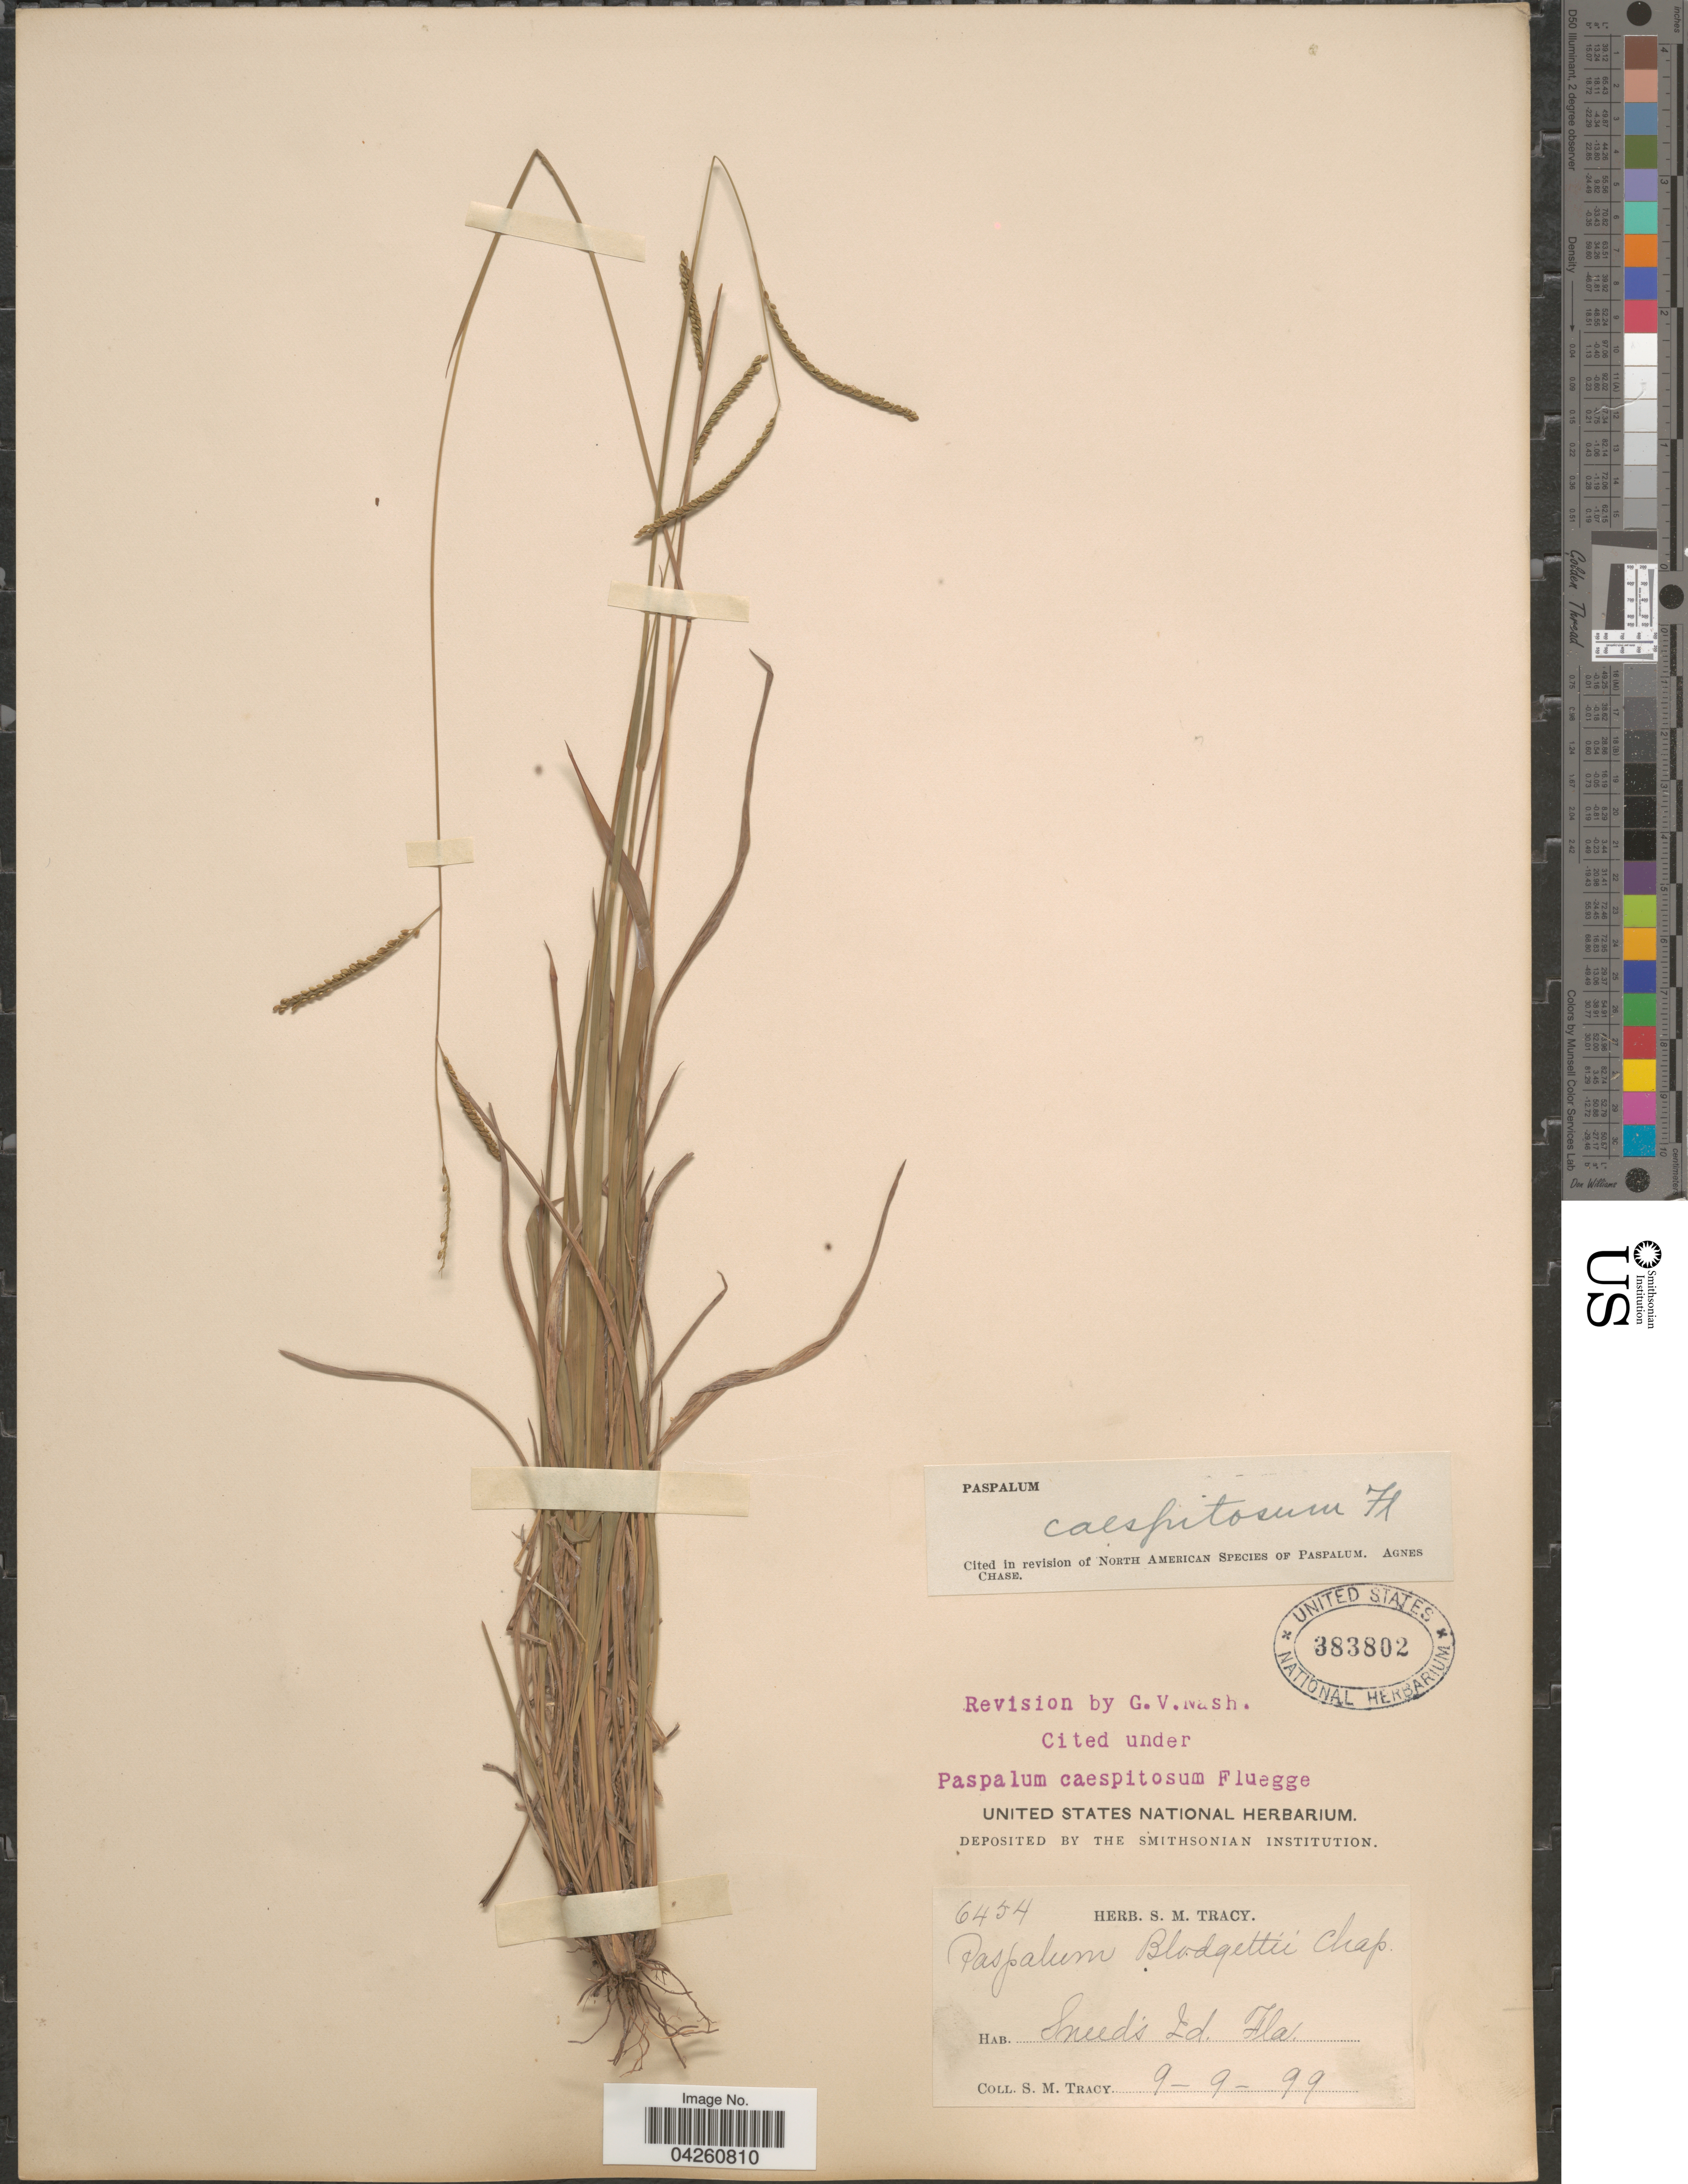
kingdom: Plantae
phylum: Tracheophyta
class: Liliopsida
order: Poales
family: Poaceae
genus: Paspalum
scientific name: Paspalum caespitosum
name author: Flüggé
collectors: S. M. Tracy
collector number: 6454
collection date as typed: Transcribed d/m/y: 9/9/99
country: United States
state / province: Florida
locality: Sneed's Id.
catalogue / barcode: US 383802